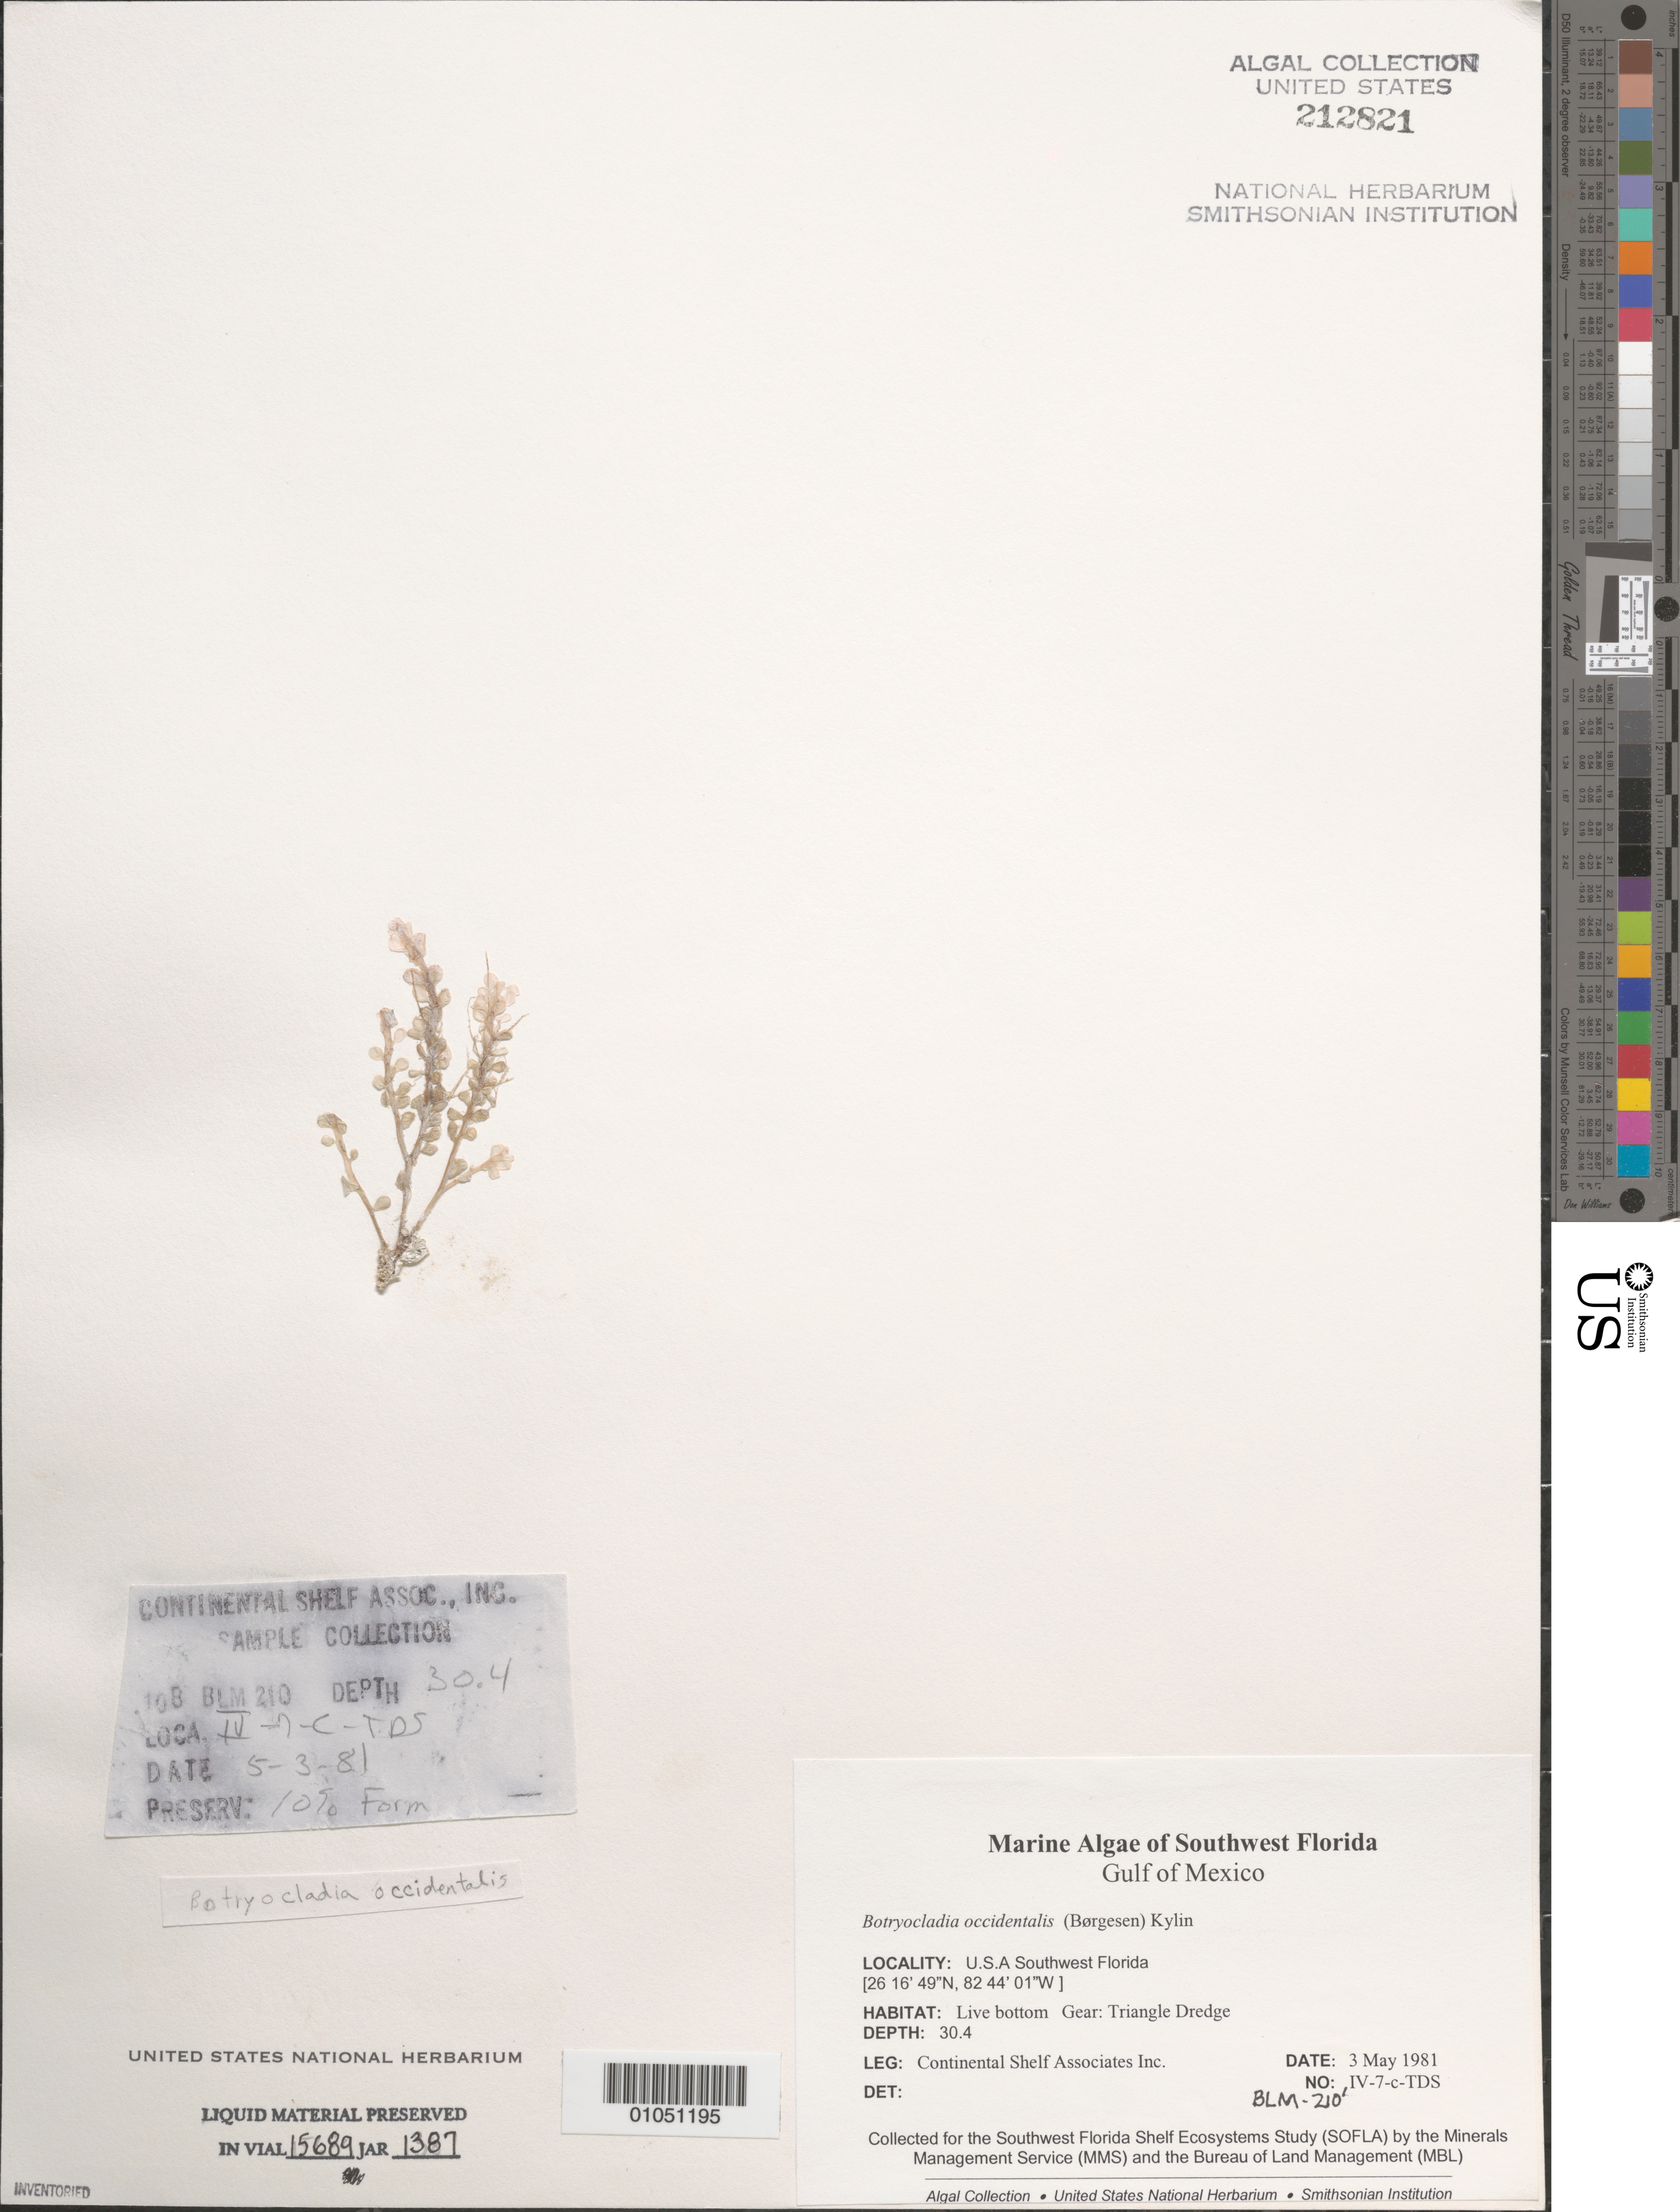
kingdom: Plantae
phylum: Rhodophyta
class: Florideophyceae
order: Rhodymeniales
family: Rhodymeniaceae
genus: Botryocladia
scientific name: Botryocladia occidentalis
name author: (Børgesen) Kylin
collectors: Continental Shelf Associates for the MMS/BLM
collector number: BLM-210-IV-7-C-TDS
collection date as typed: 03 May 1981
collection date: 1981-05-03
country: United States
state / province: Florida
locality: Gulf of Mexico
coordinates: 26 16'49"N, 82 44'01"W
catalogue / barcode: US 212821